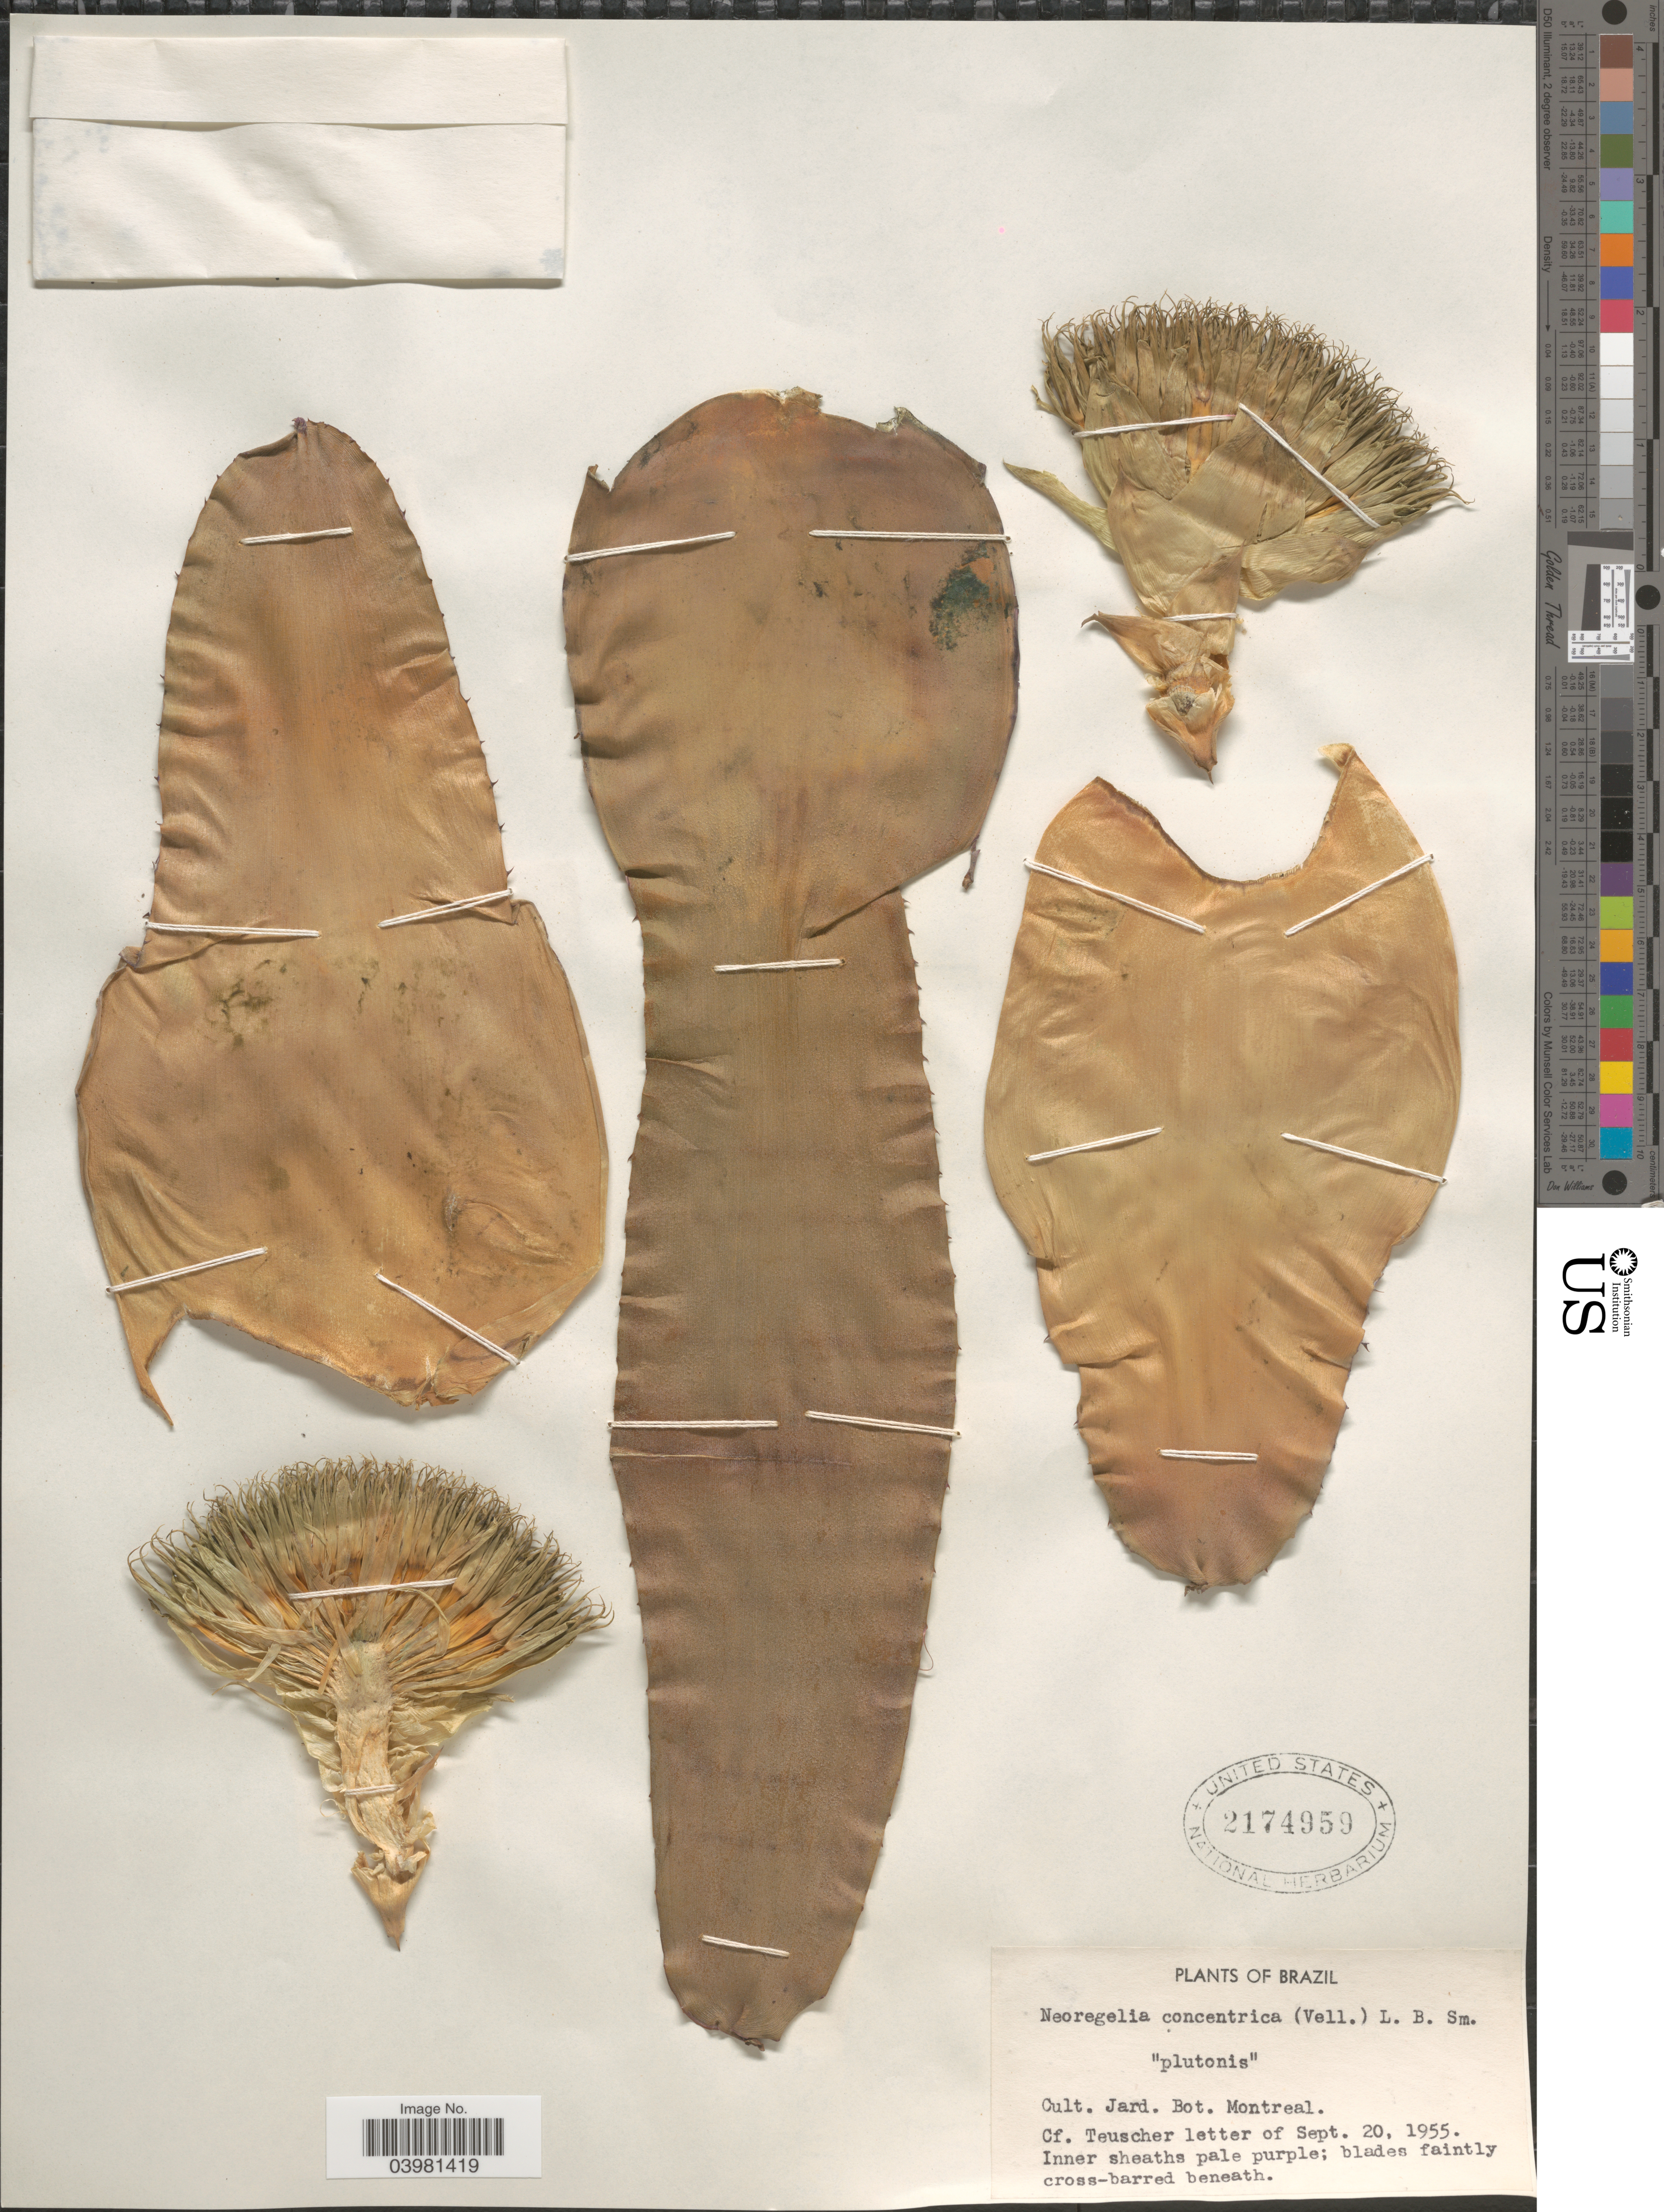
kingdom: Plantae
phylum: Tracheophyta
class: Liliopsida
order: Poales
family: Bromeliaceae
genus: Neoregelia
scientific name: Neoregelia concentrica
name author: (Vell.) L.B. Sm.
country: Canada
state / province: Quebec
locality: Cult. Jard. Bot. Montreal.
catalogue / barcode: US 2174959